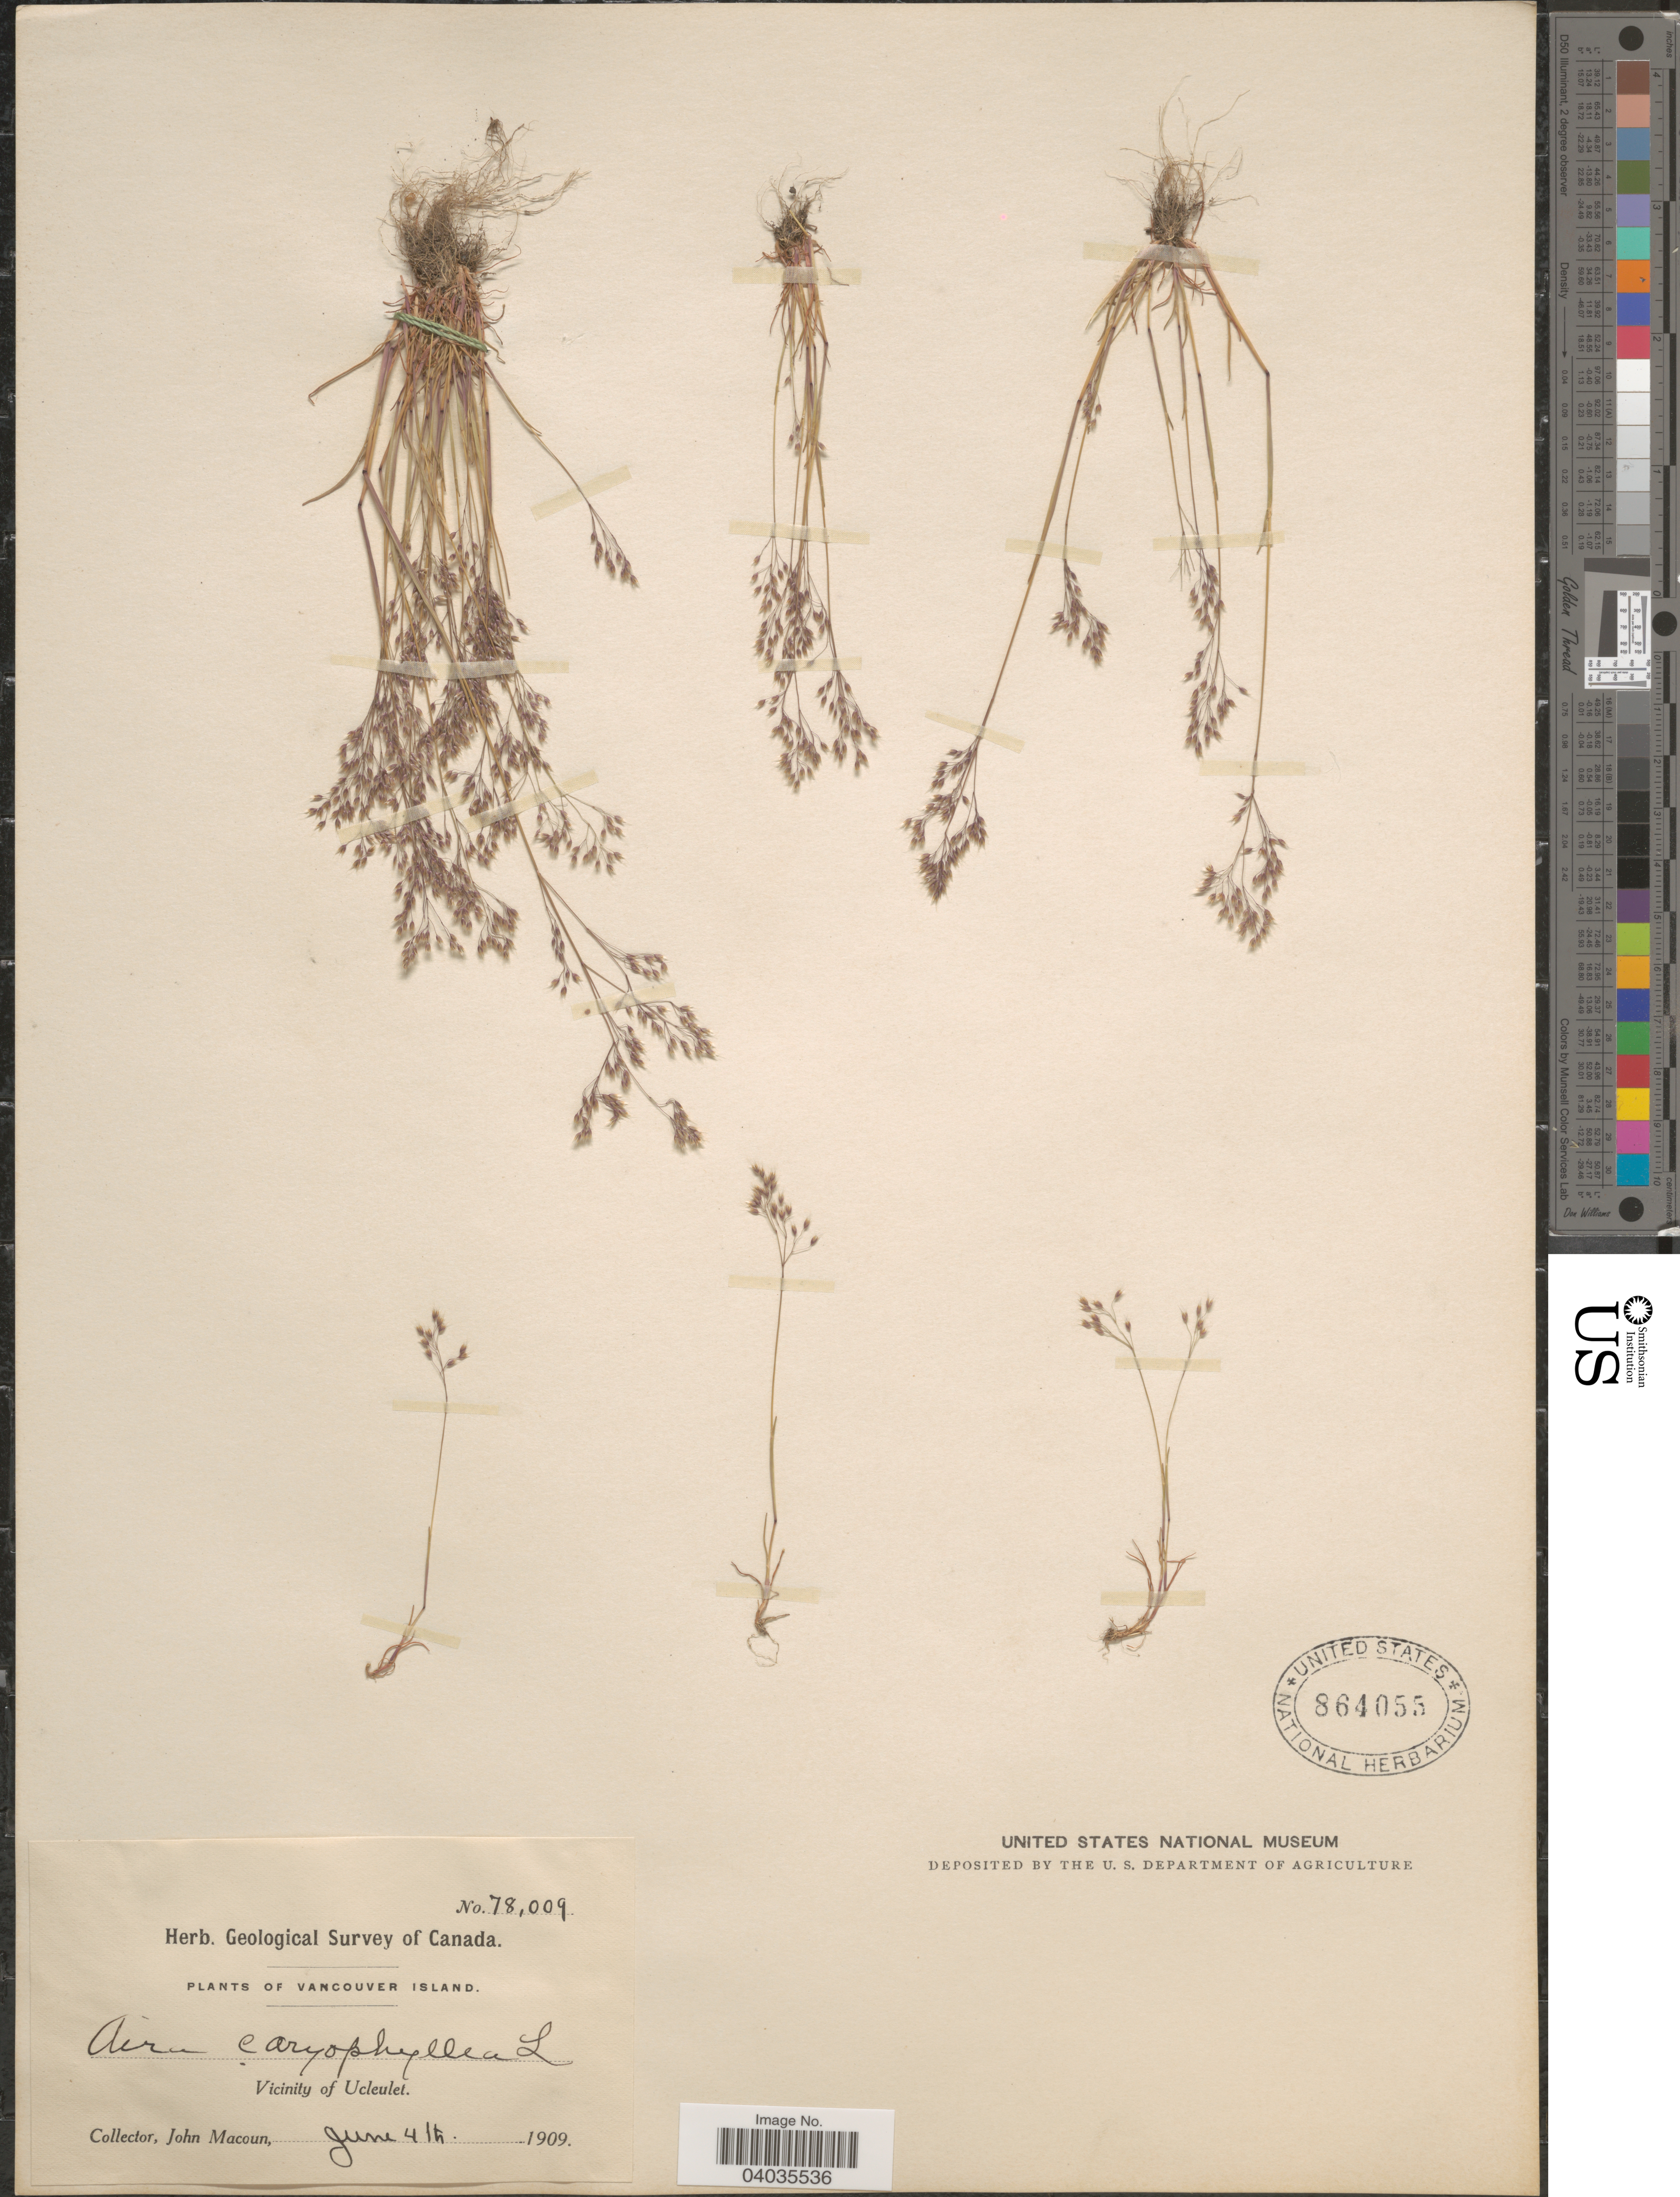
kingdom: Plantae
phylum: Tracheophyta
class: Liliopsida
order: Poales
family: Poaceae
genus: Aira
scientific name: Aira caryophyllea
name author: L.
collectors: J. Macoun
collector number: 78009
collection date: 1909-06-04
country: Canada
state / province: British Columbia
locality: Vancouver Island. Vicinity of Ucleulet.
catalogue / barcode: US 864055